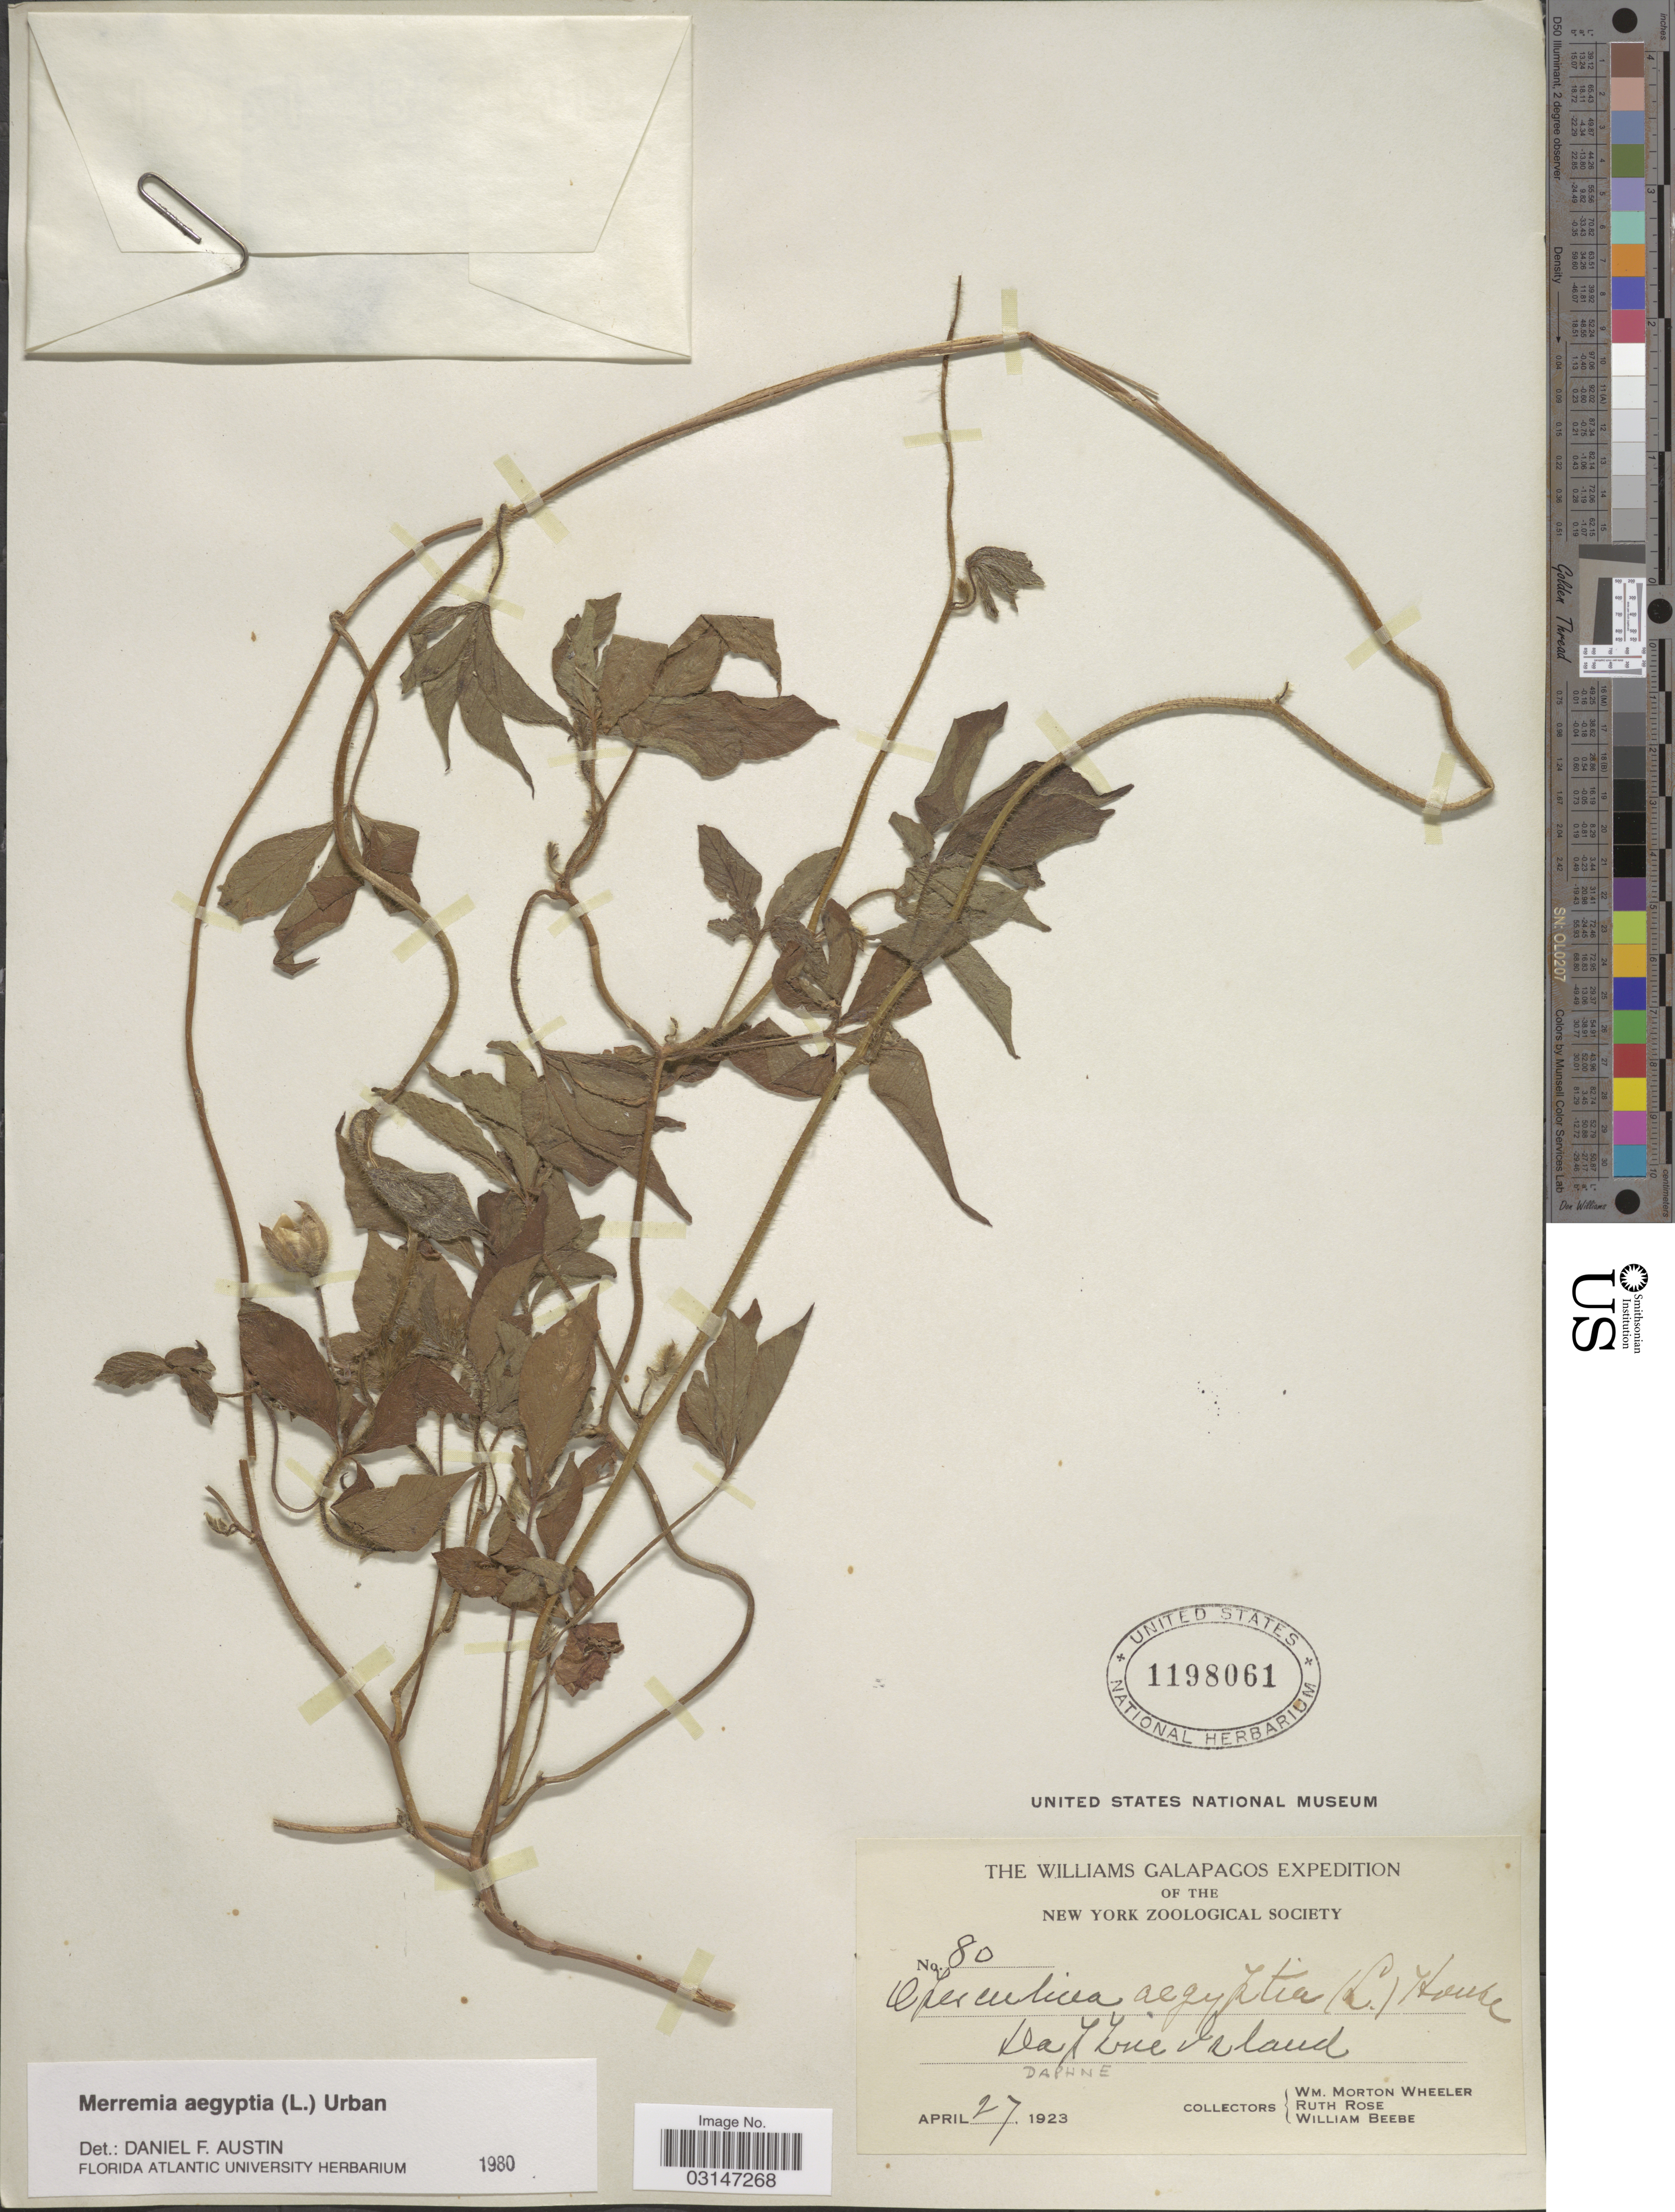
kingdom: Plantae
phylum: Tracheophyta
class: Magnoliopsida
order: Solanales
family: Convolvulaceae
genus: Distimake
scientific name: Distimake aegyptius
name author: (L.) A. R. Simões & Staples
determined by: Strong, Mark T., (BOT), Smithsonian Institution - National Museum of Natural History (UNITED STATES)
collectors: W. Wheeler, R. Rose & W. Beebe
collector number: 80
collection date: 1923-04-27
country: Ecuador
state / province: Colón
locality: Galapagos, Daphne Island.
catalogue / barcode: US 1198061